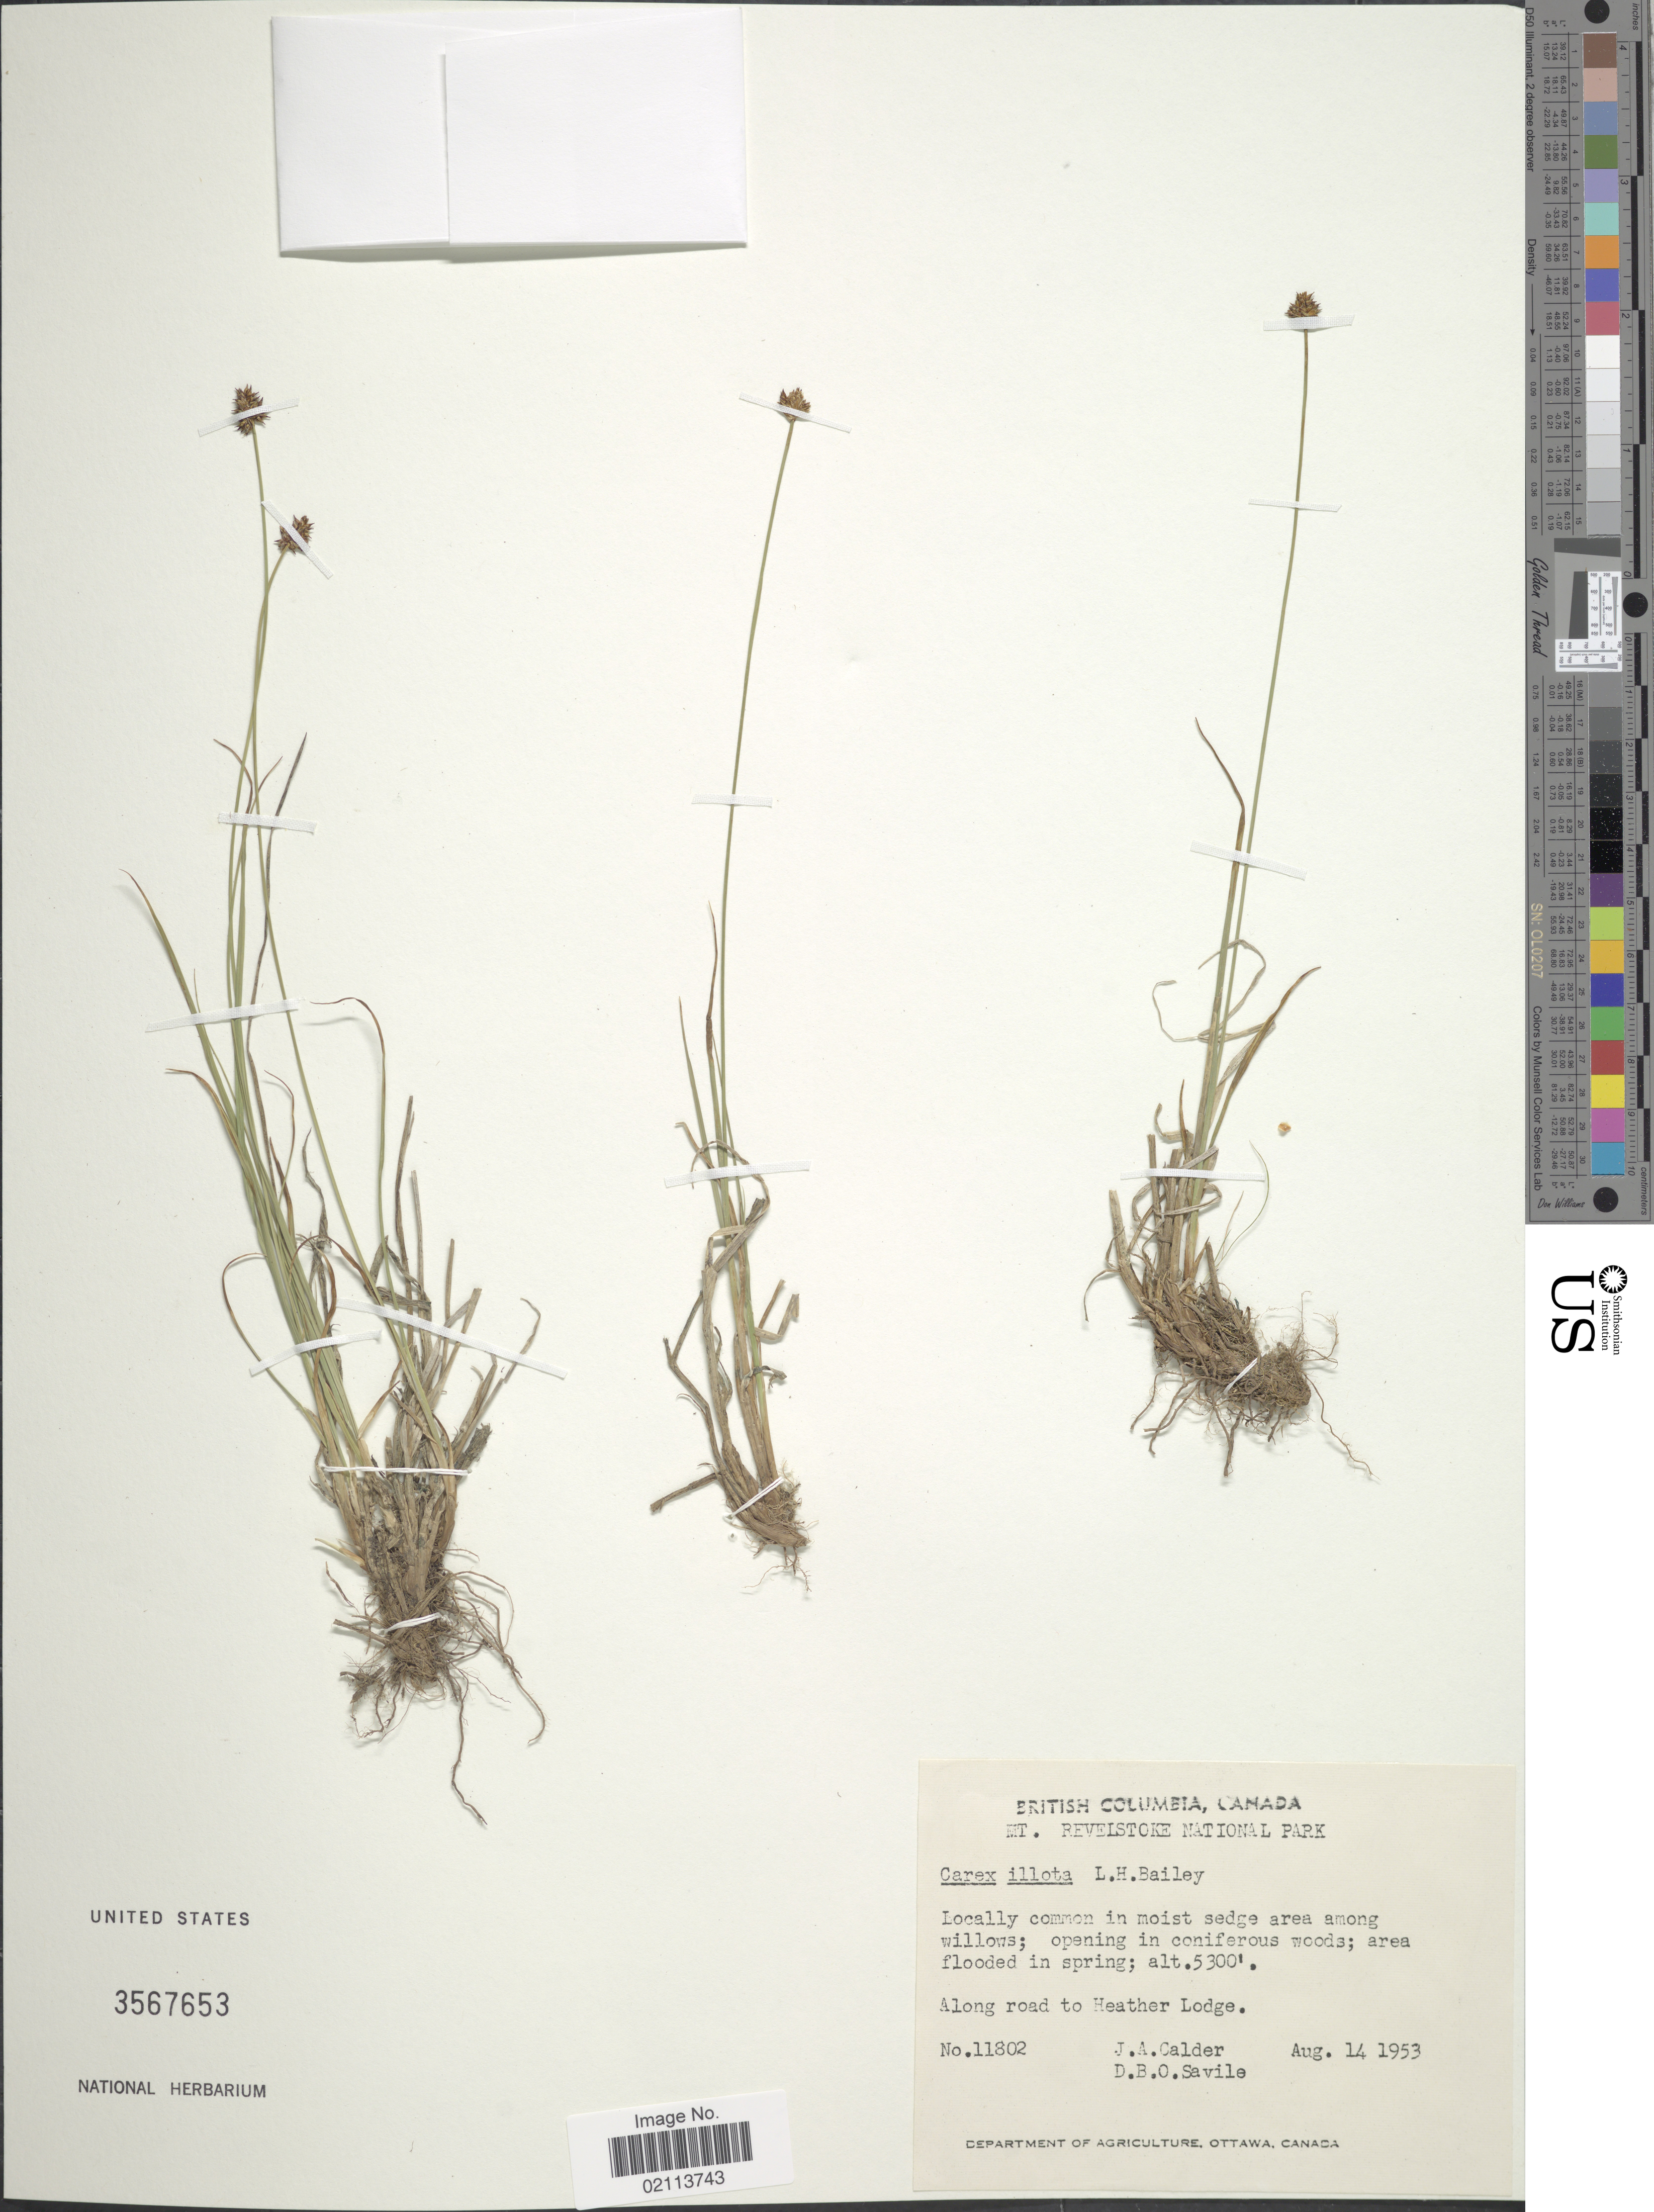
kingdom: Plantae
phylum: Tracheophyta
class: Liliopsida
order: Poales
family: Cyperaceae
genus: Carex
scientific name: Carex illota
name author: L.H. Bailey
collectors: J. A. Calder & D. Savile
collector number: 11802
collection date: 1953-08-14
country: Canada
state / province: British Columbia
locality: Mt. Revelstoke National Park, Along road to Heather Lodge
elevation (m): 1615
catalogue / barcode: US 3567653